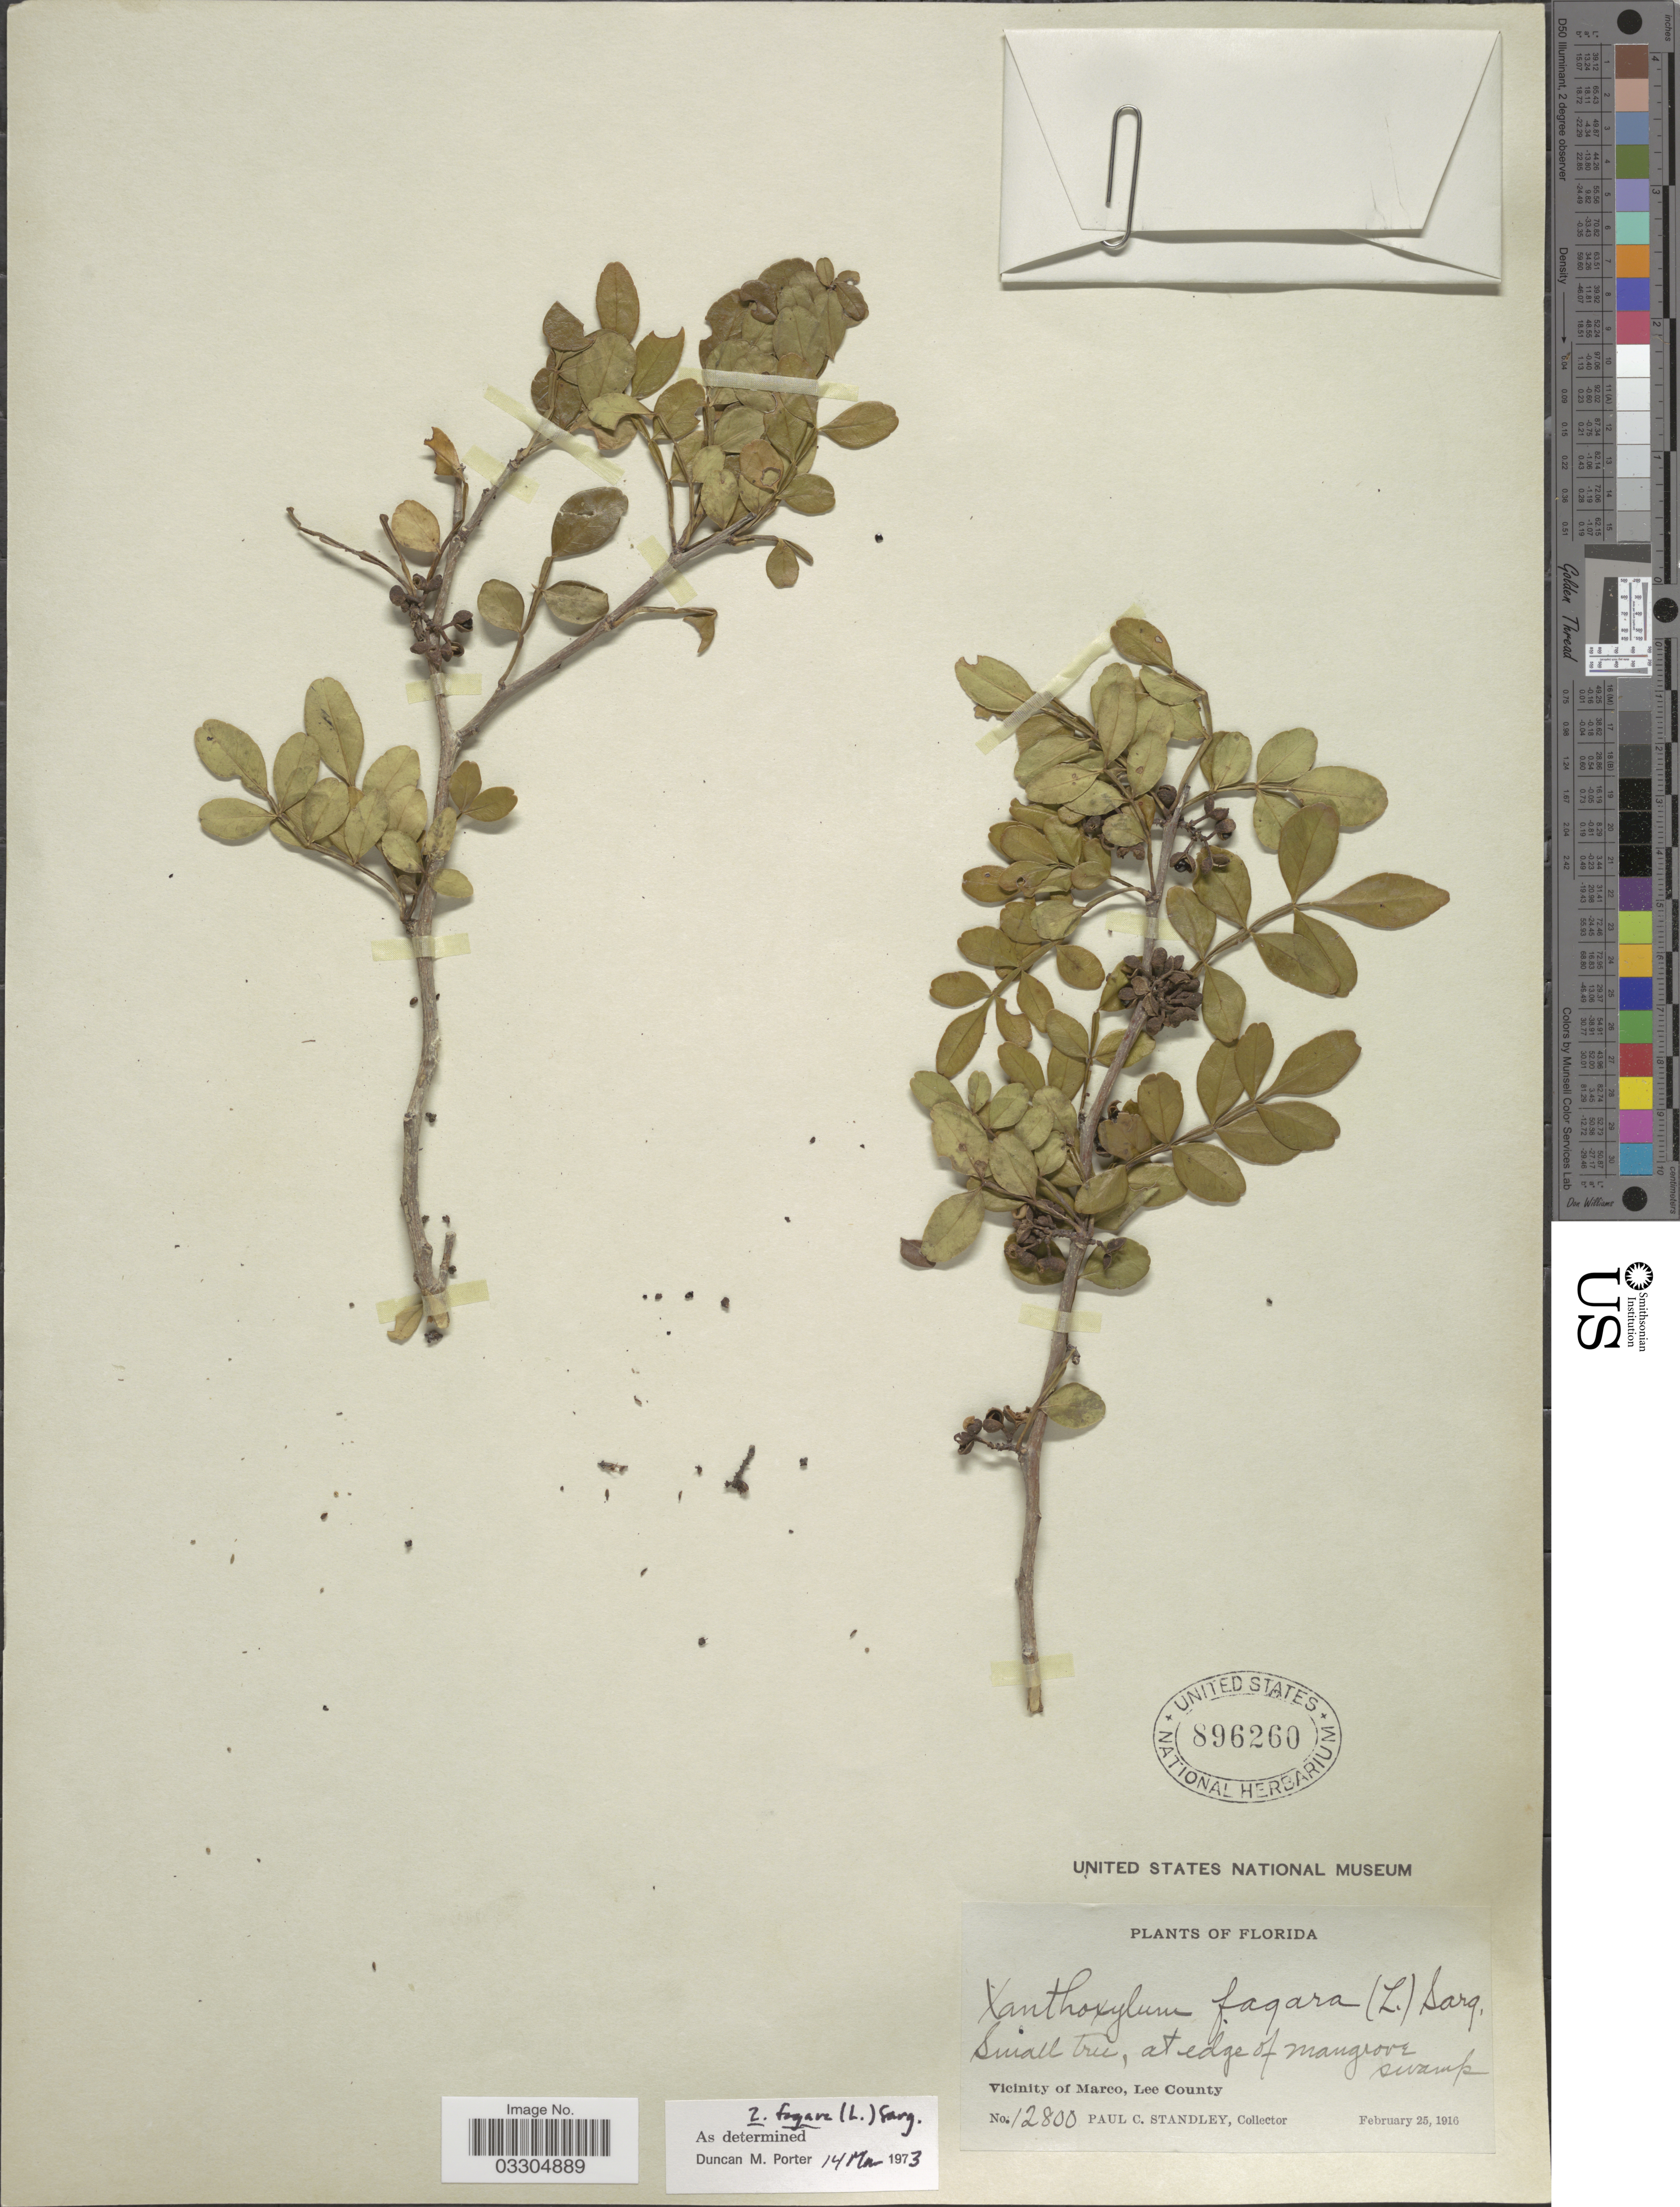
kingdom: Plantae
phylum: Tracheophyta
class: Magnoliopsida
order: Sapindales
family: Rutaceae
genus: Zanthoxylum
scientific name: Zanthoxylum fagara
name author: (L.) Sarg.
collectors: P. C. Standley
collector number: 12800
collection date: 1916-02-25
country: United States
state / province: Florida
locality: At edge of mangrove swamp. Vicinity of Marco, Lee County.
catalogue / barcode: US 896260